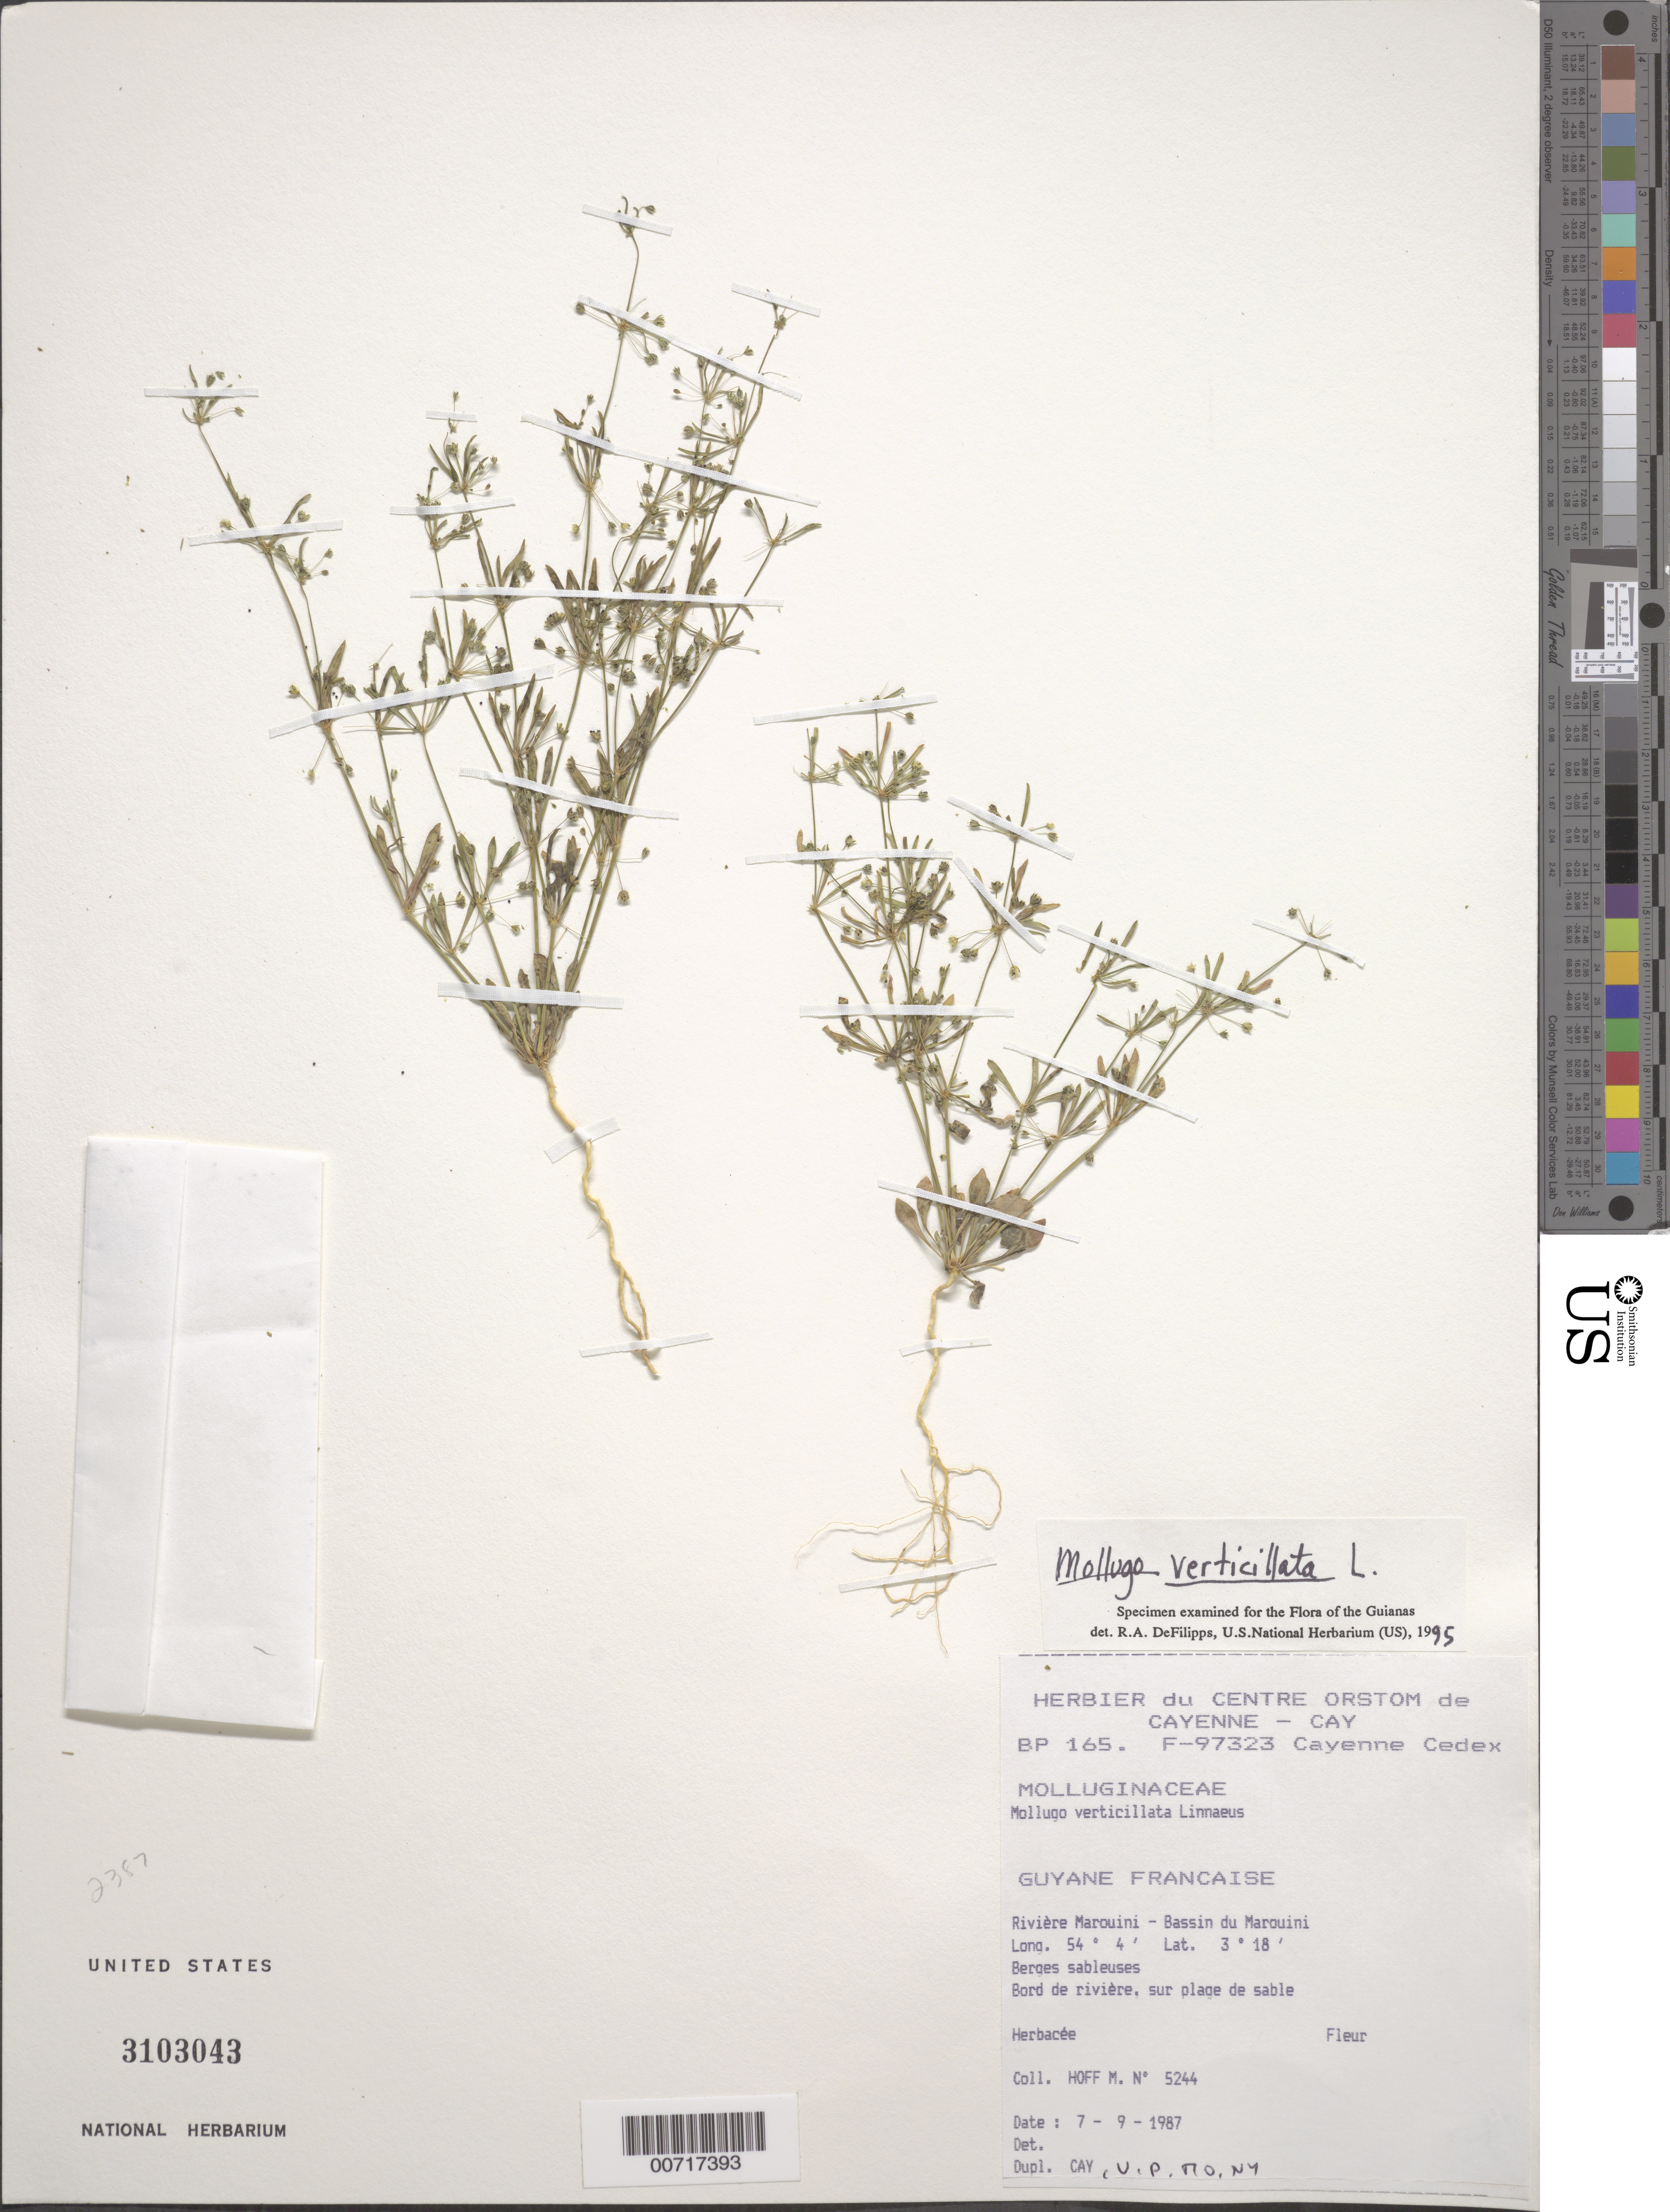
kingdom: Plantae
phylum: Tracheophyta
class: Magnoliopsida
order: Caryophyllales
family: Molluginaceae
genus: Mollugo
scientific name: Mollugo verticillata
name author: L.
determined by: DeFilipps, R. A.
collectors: M. Hoff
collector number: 5244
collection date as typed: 7-Sep-87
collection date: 1987-09-07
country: French Guiana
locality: Rivière Marouini, Bassin du Marouini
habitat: Berges sableuse; bord de riv, sur plage de sble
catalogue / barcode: US 3103043